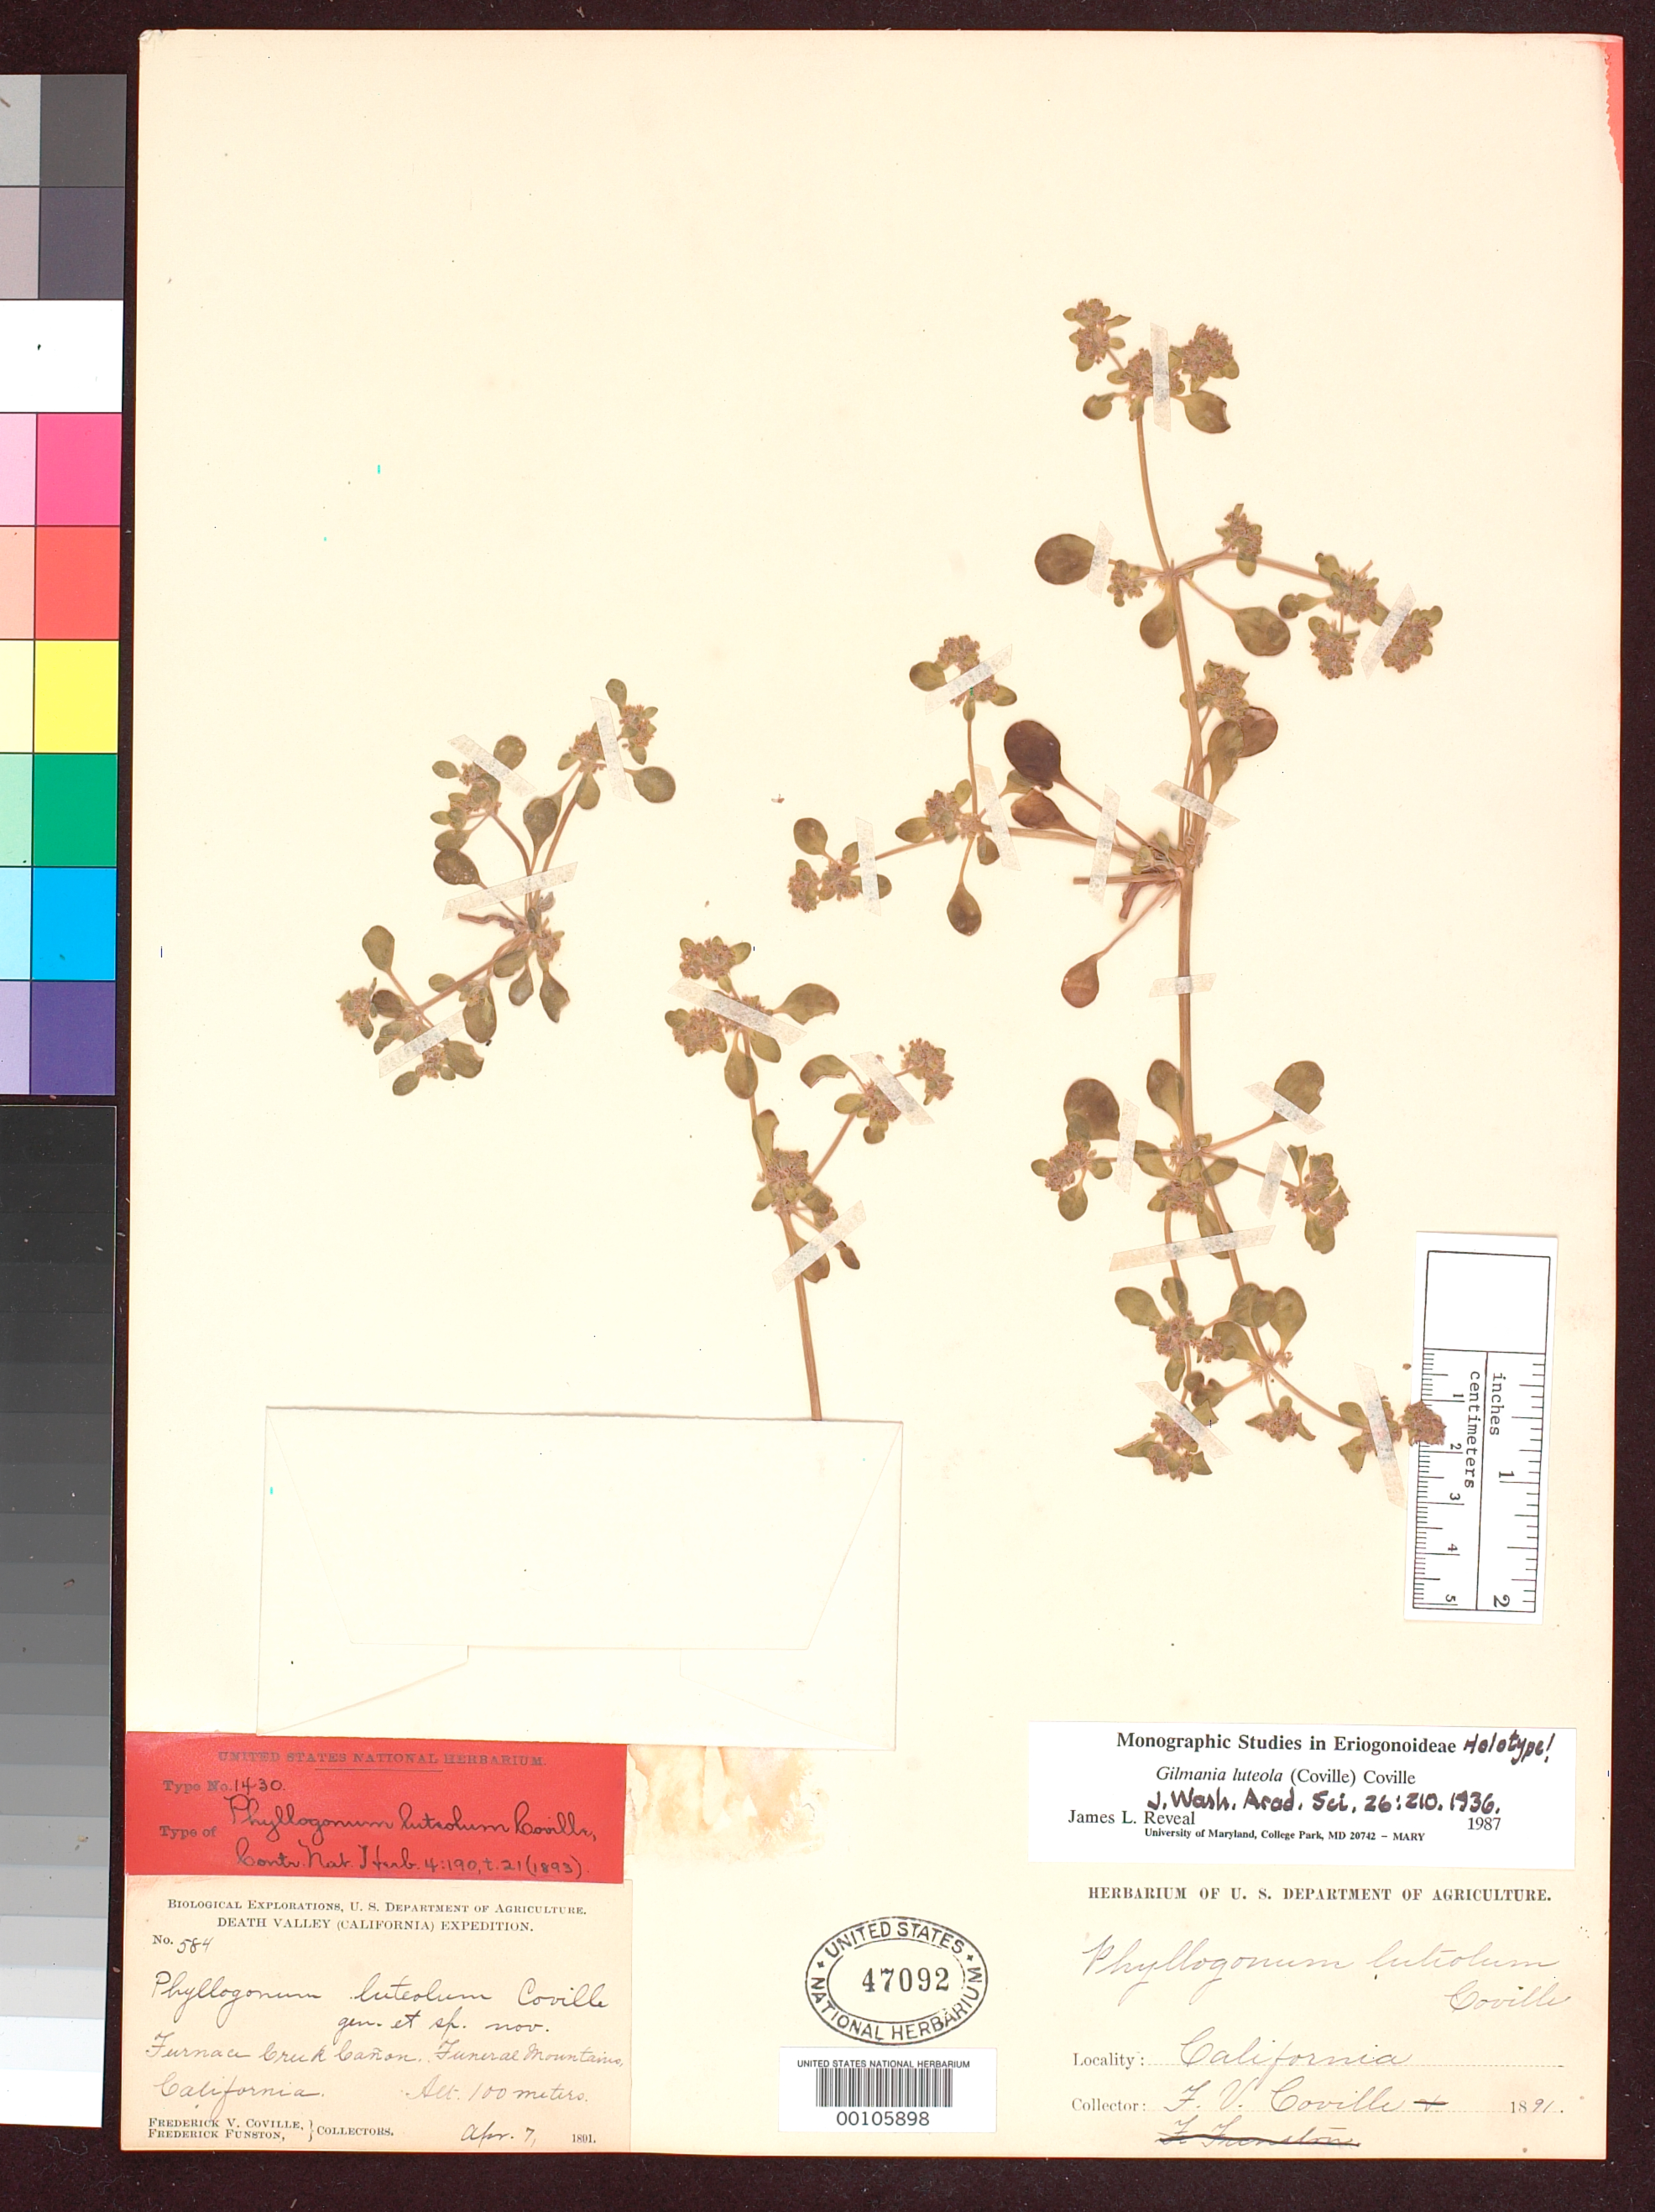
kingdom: Plantae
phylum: Tracheophyta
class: Magnoliopsida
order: Caryophyllales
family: Polygonaceae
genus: Phyllogonum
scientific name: Phyllogonum luteolum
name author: Coville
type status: Holotype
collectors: F. V. Coville & F. Funston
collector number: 584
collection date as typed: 07 Apr 1891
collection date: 1891-04-07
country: United States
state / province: California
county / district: Inyo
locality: Furnace Creek Canon, Funeral Mountains.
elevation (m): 100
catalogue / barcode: US 47092